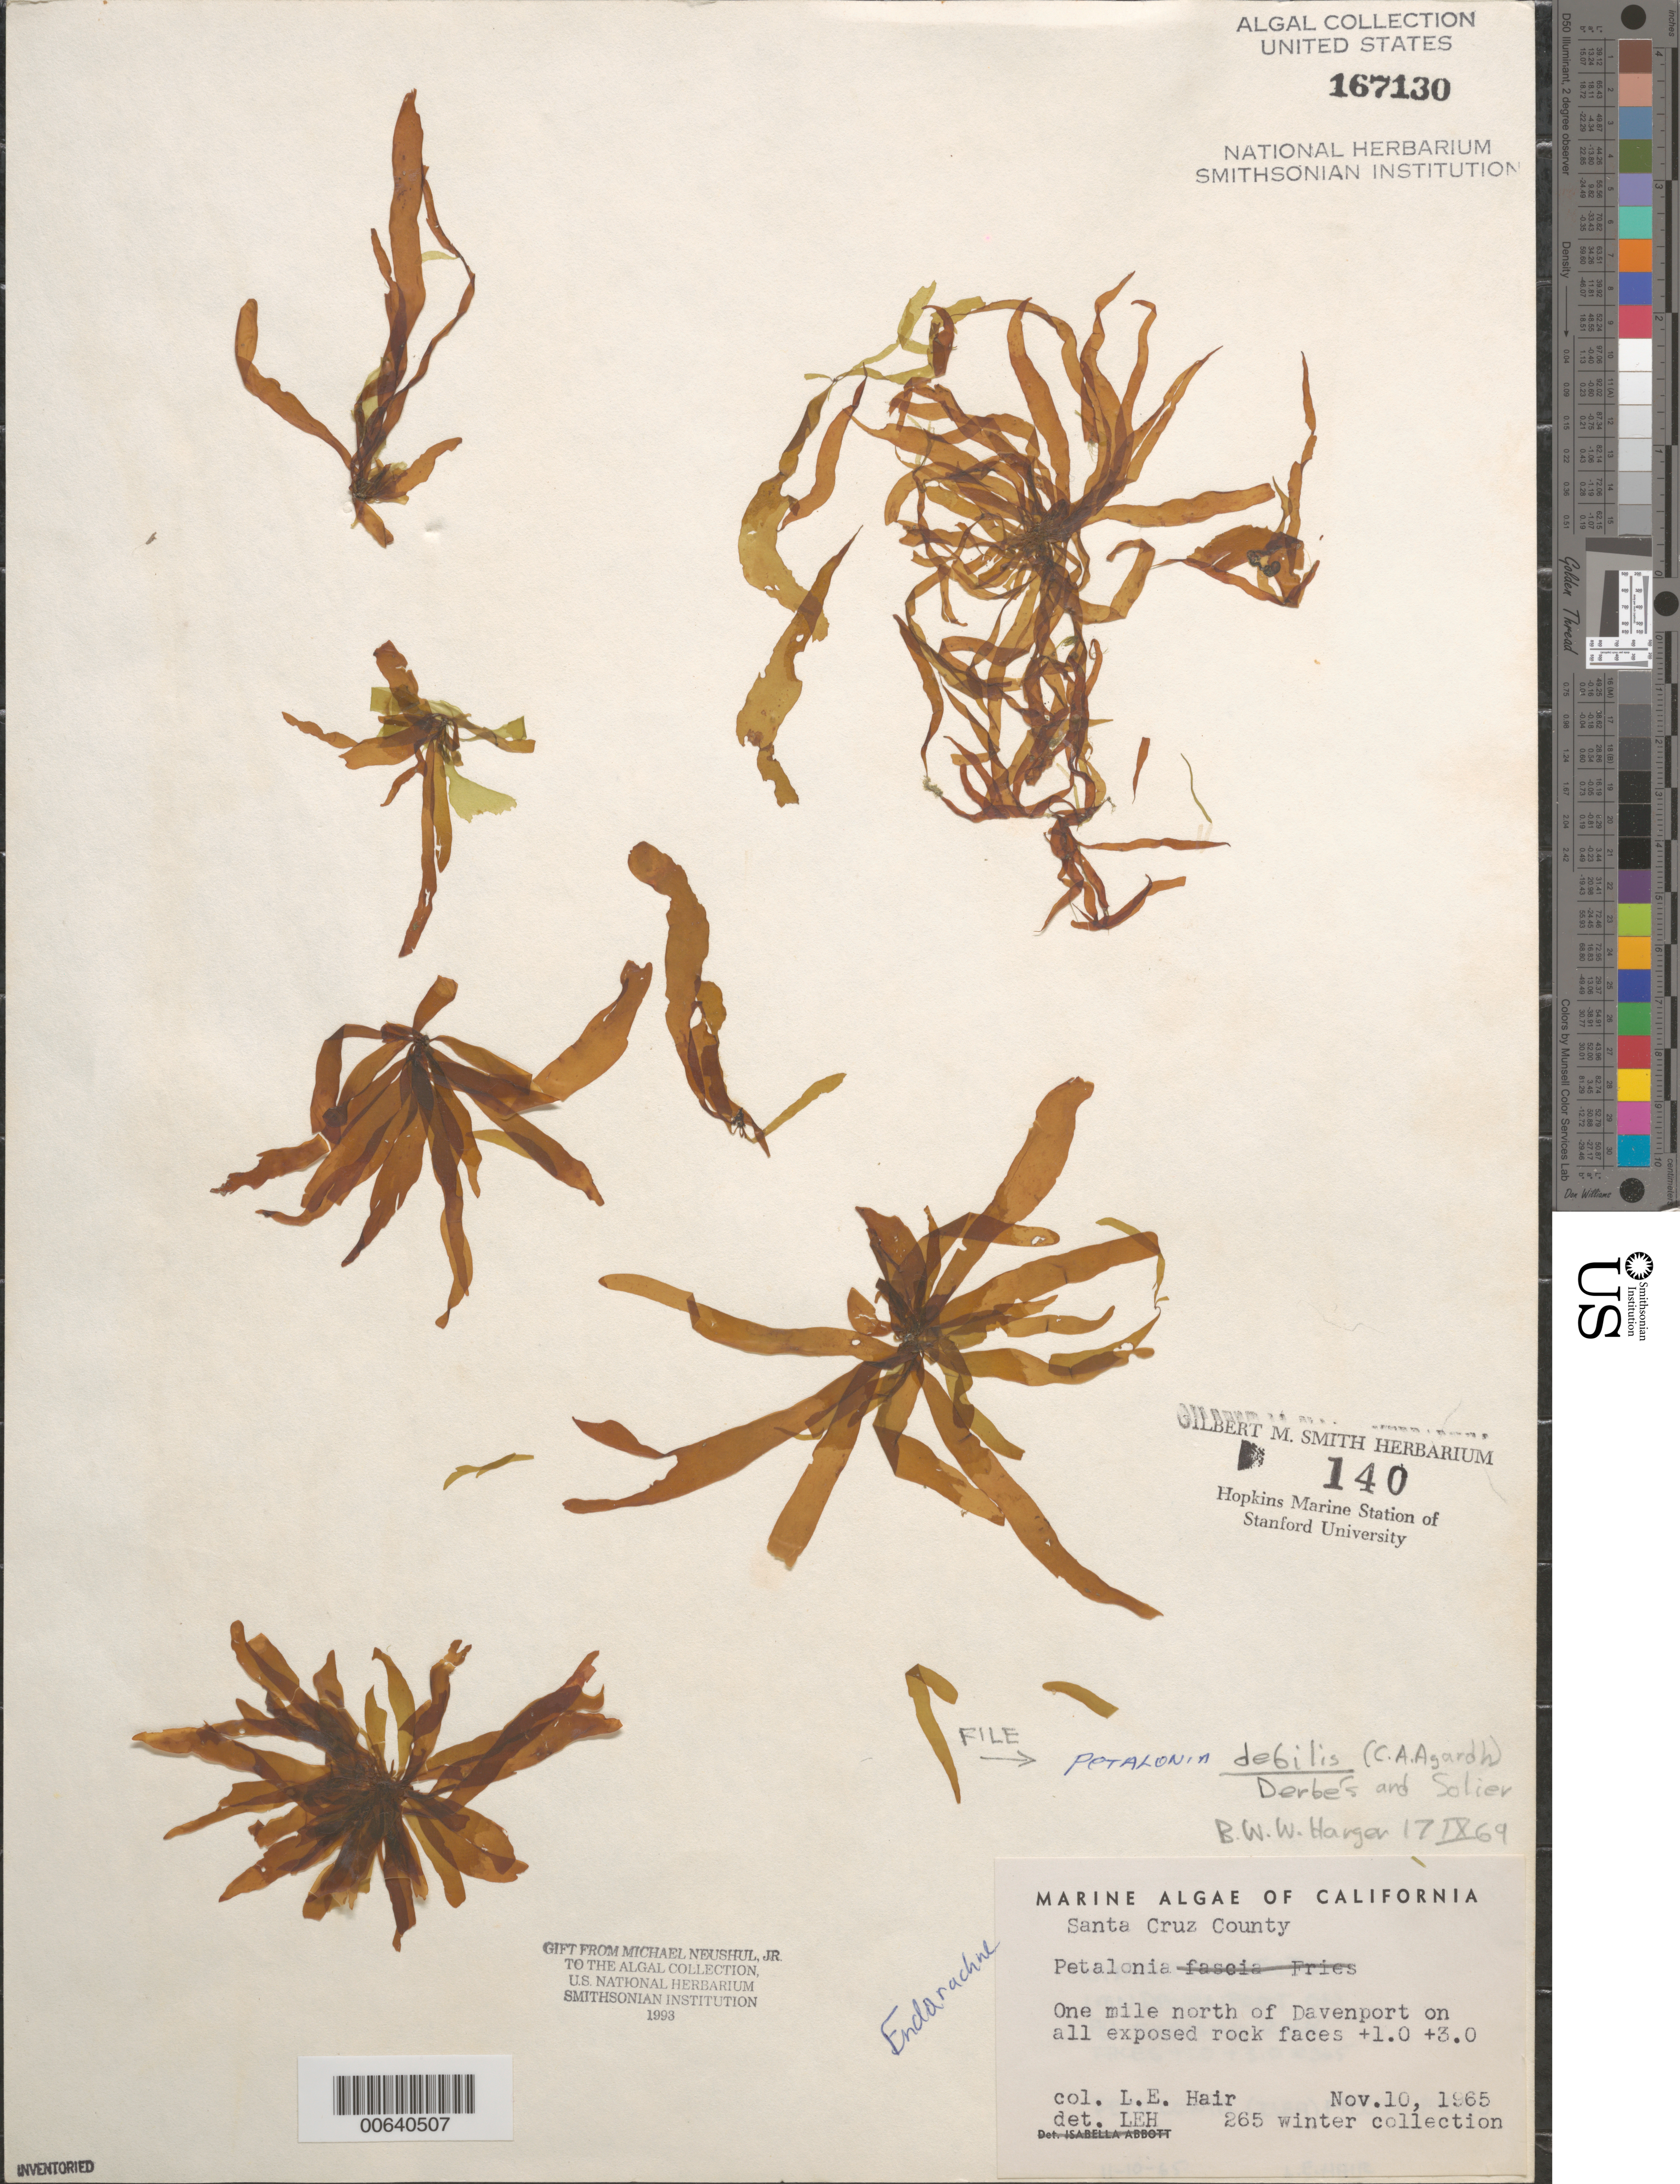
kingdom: Chromista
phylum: Ochrophyta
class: Phaeophyceae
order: Scytosiphonales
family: Scytosiphonaceae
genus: Petalonia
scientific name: Petalonia fascia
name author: (O.F. Müller) Kuntze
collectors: L. Hair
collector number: LEH 265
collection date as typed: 10 Nov 1965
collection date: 1965-11-10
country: United States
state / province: California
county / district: Santa Cruz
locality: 1 mile north of Davenport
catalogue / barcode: US 167130